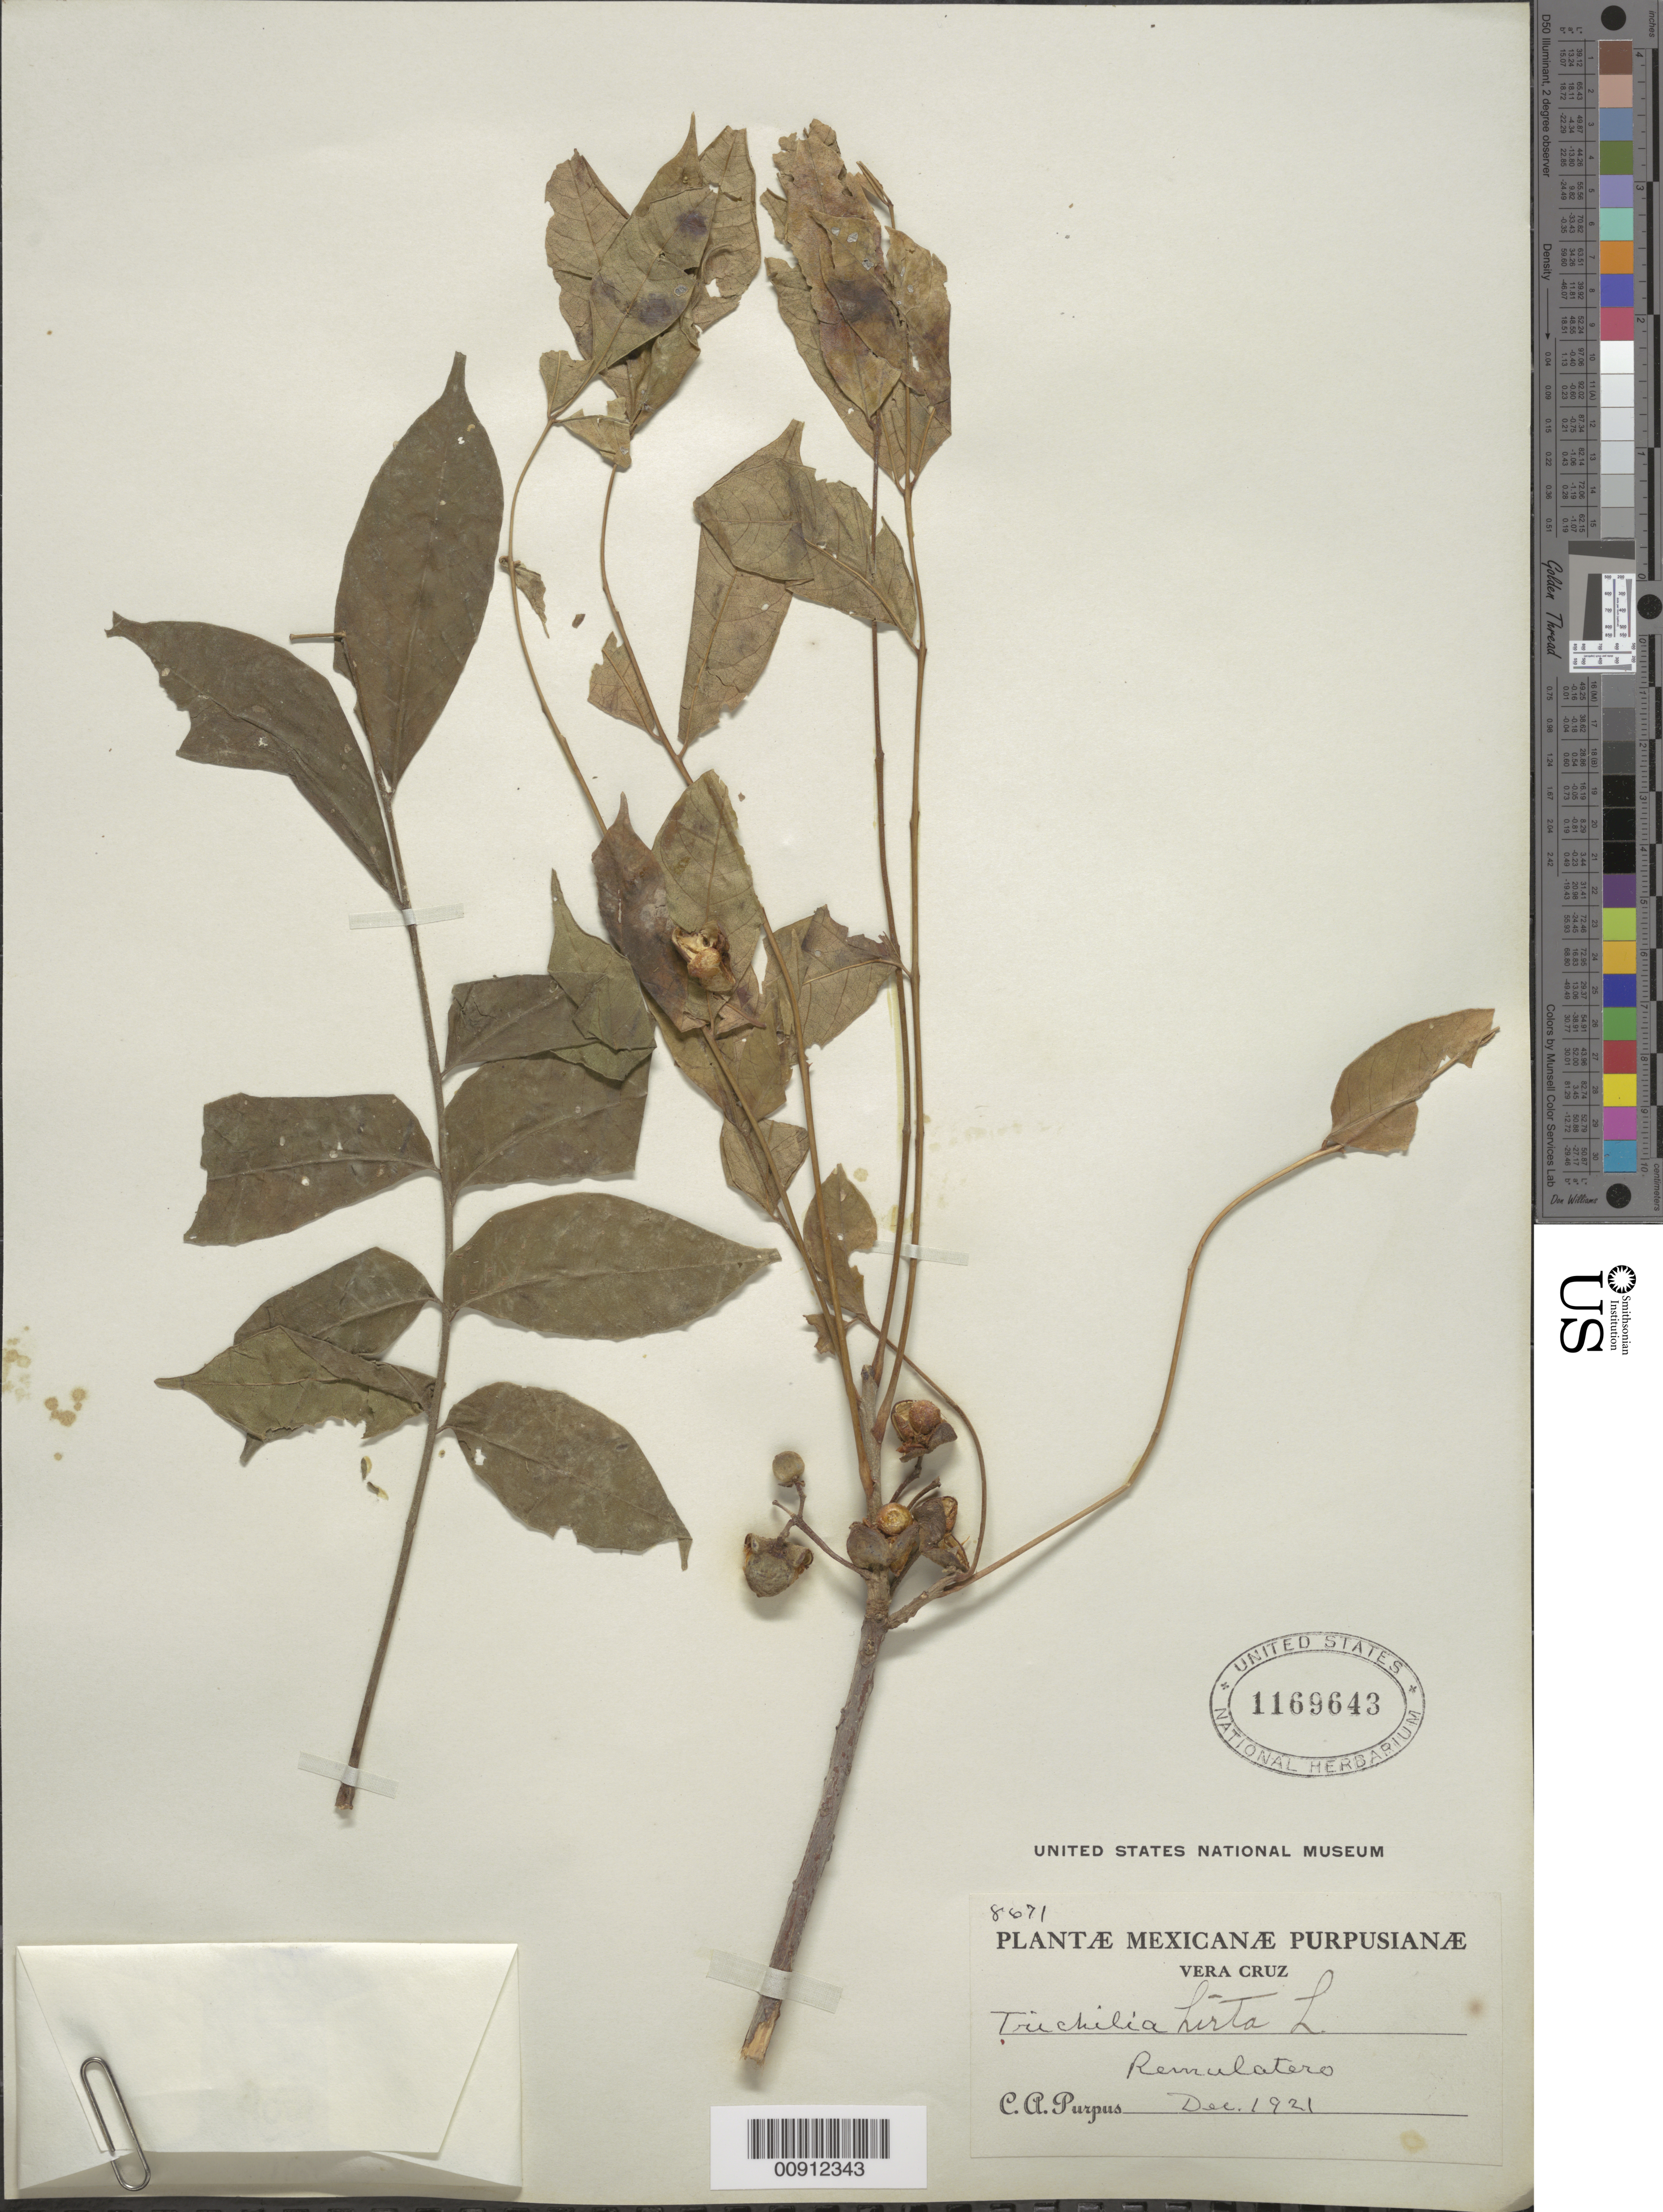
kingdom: Plantae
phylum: Tracheophyta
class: Magnoliopsida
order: Sapindales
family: Meliaceae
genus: Trichilia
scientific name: Trichilia hirta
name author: L.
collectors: C. A. Purpus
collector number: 8671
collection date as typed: Dec 1921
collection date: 1921-12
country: Mexico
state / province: Veracruz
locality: Remulatero, Veracruz.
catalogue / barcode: US 1169643